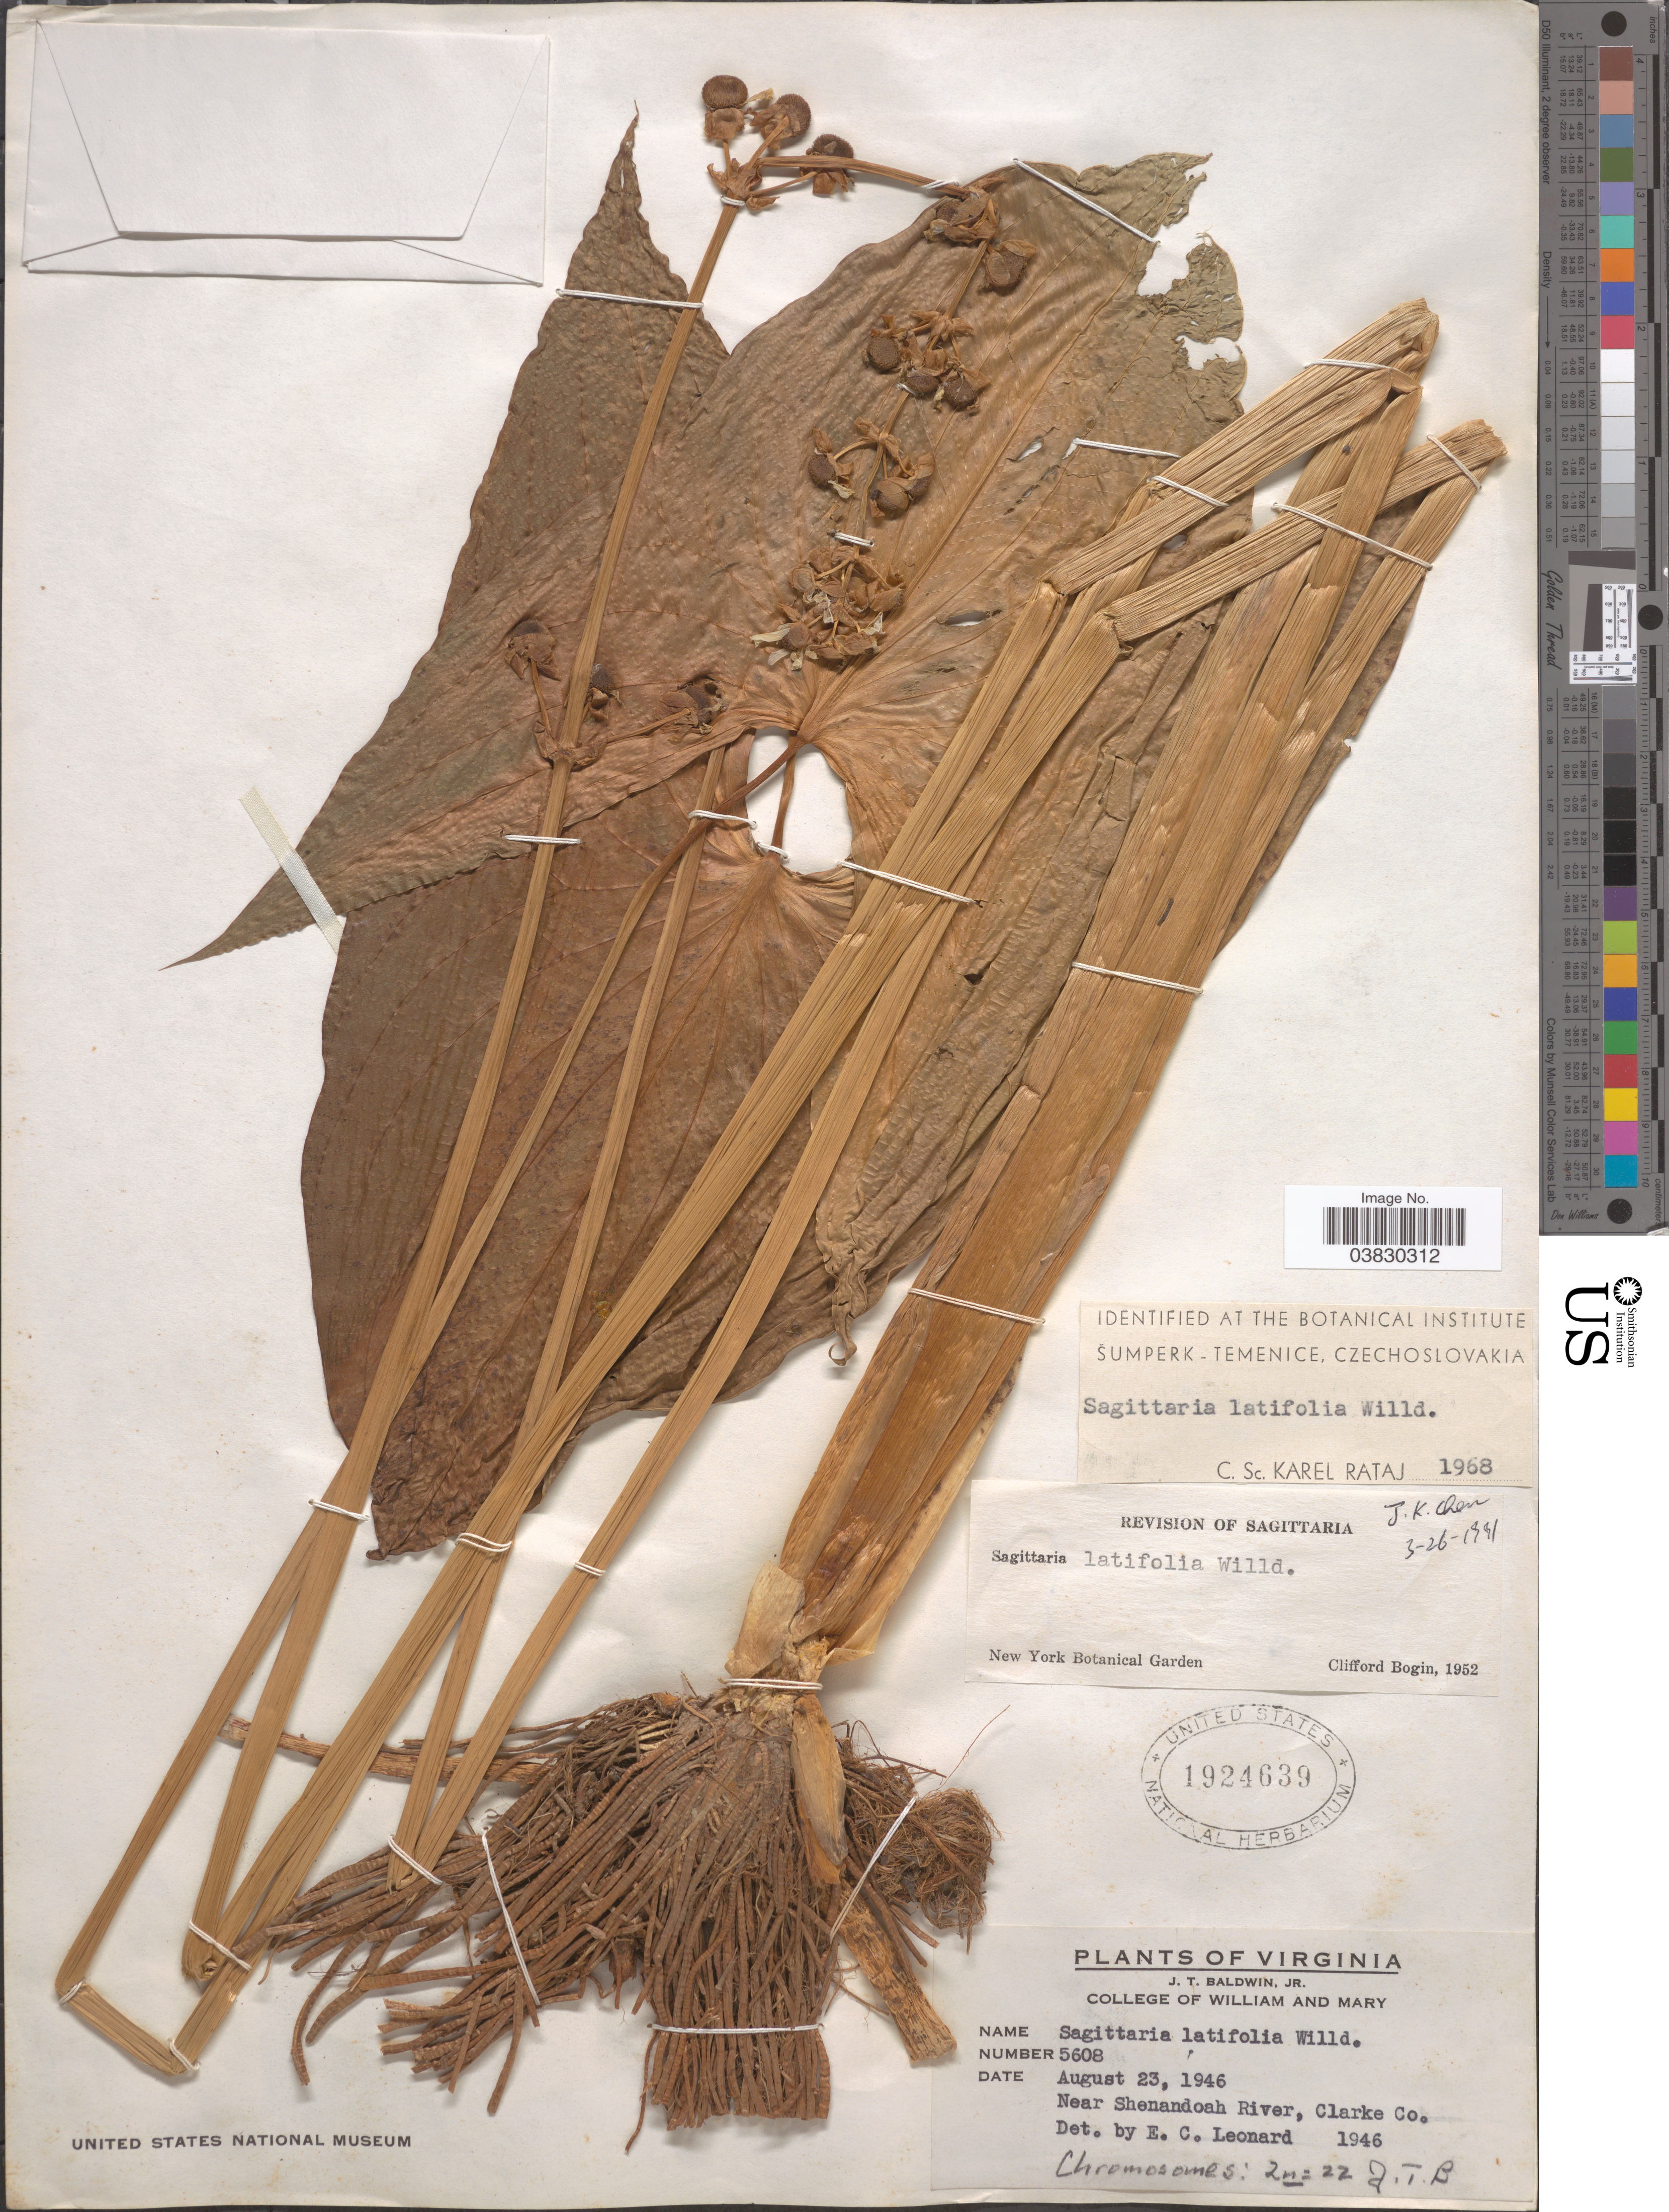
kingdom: Plantae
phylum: Tracheophyta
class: Liliopsida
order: Alismatales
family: Alismataceae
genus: Sagittaria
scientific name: Sagittaria latifolia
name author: Willd.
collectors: J. T. Baldwin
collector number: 5608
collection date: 1946-08-23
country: United States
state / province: Virginia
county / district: Clarke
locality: Near Shenandoah River, Clarke Co.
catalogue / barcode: US 1924639